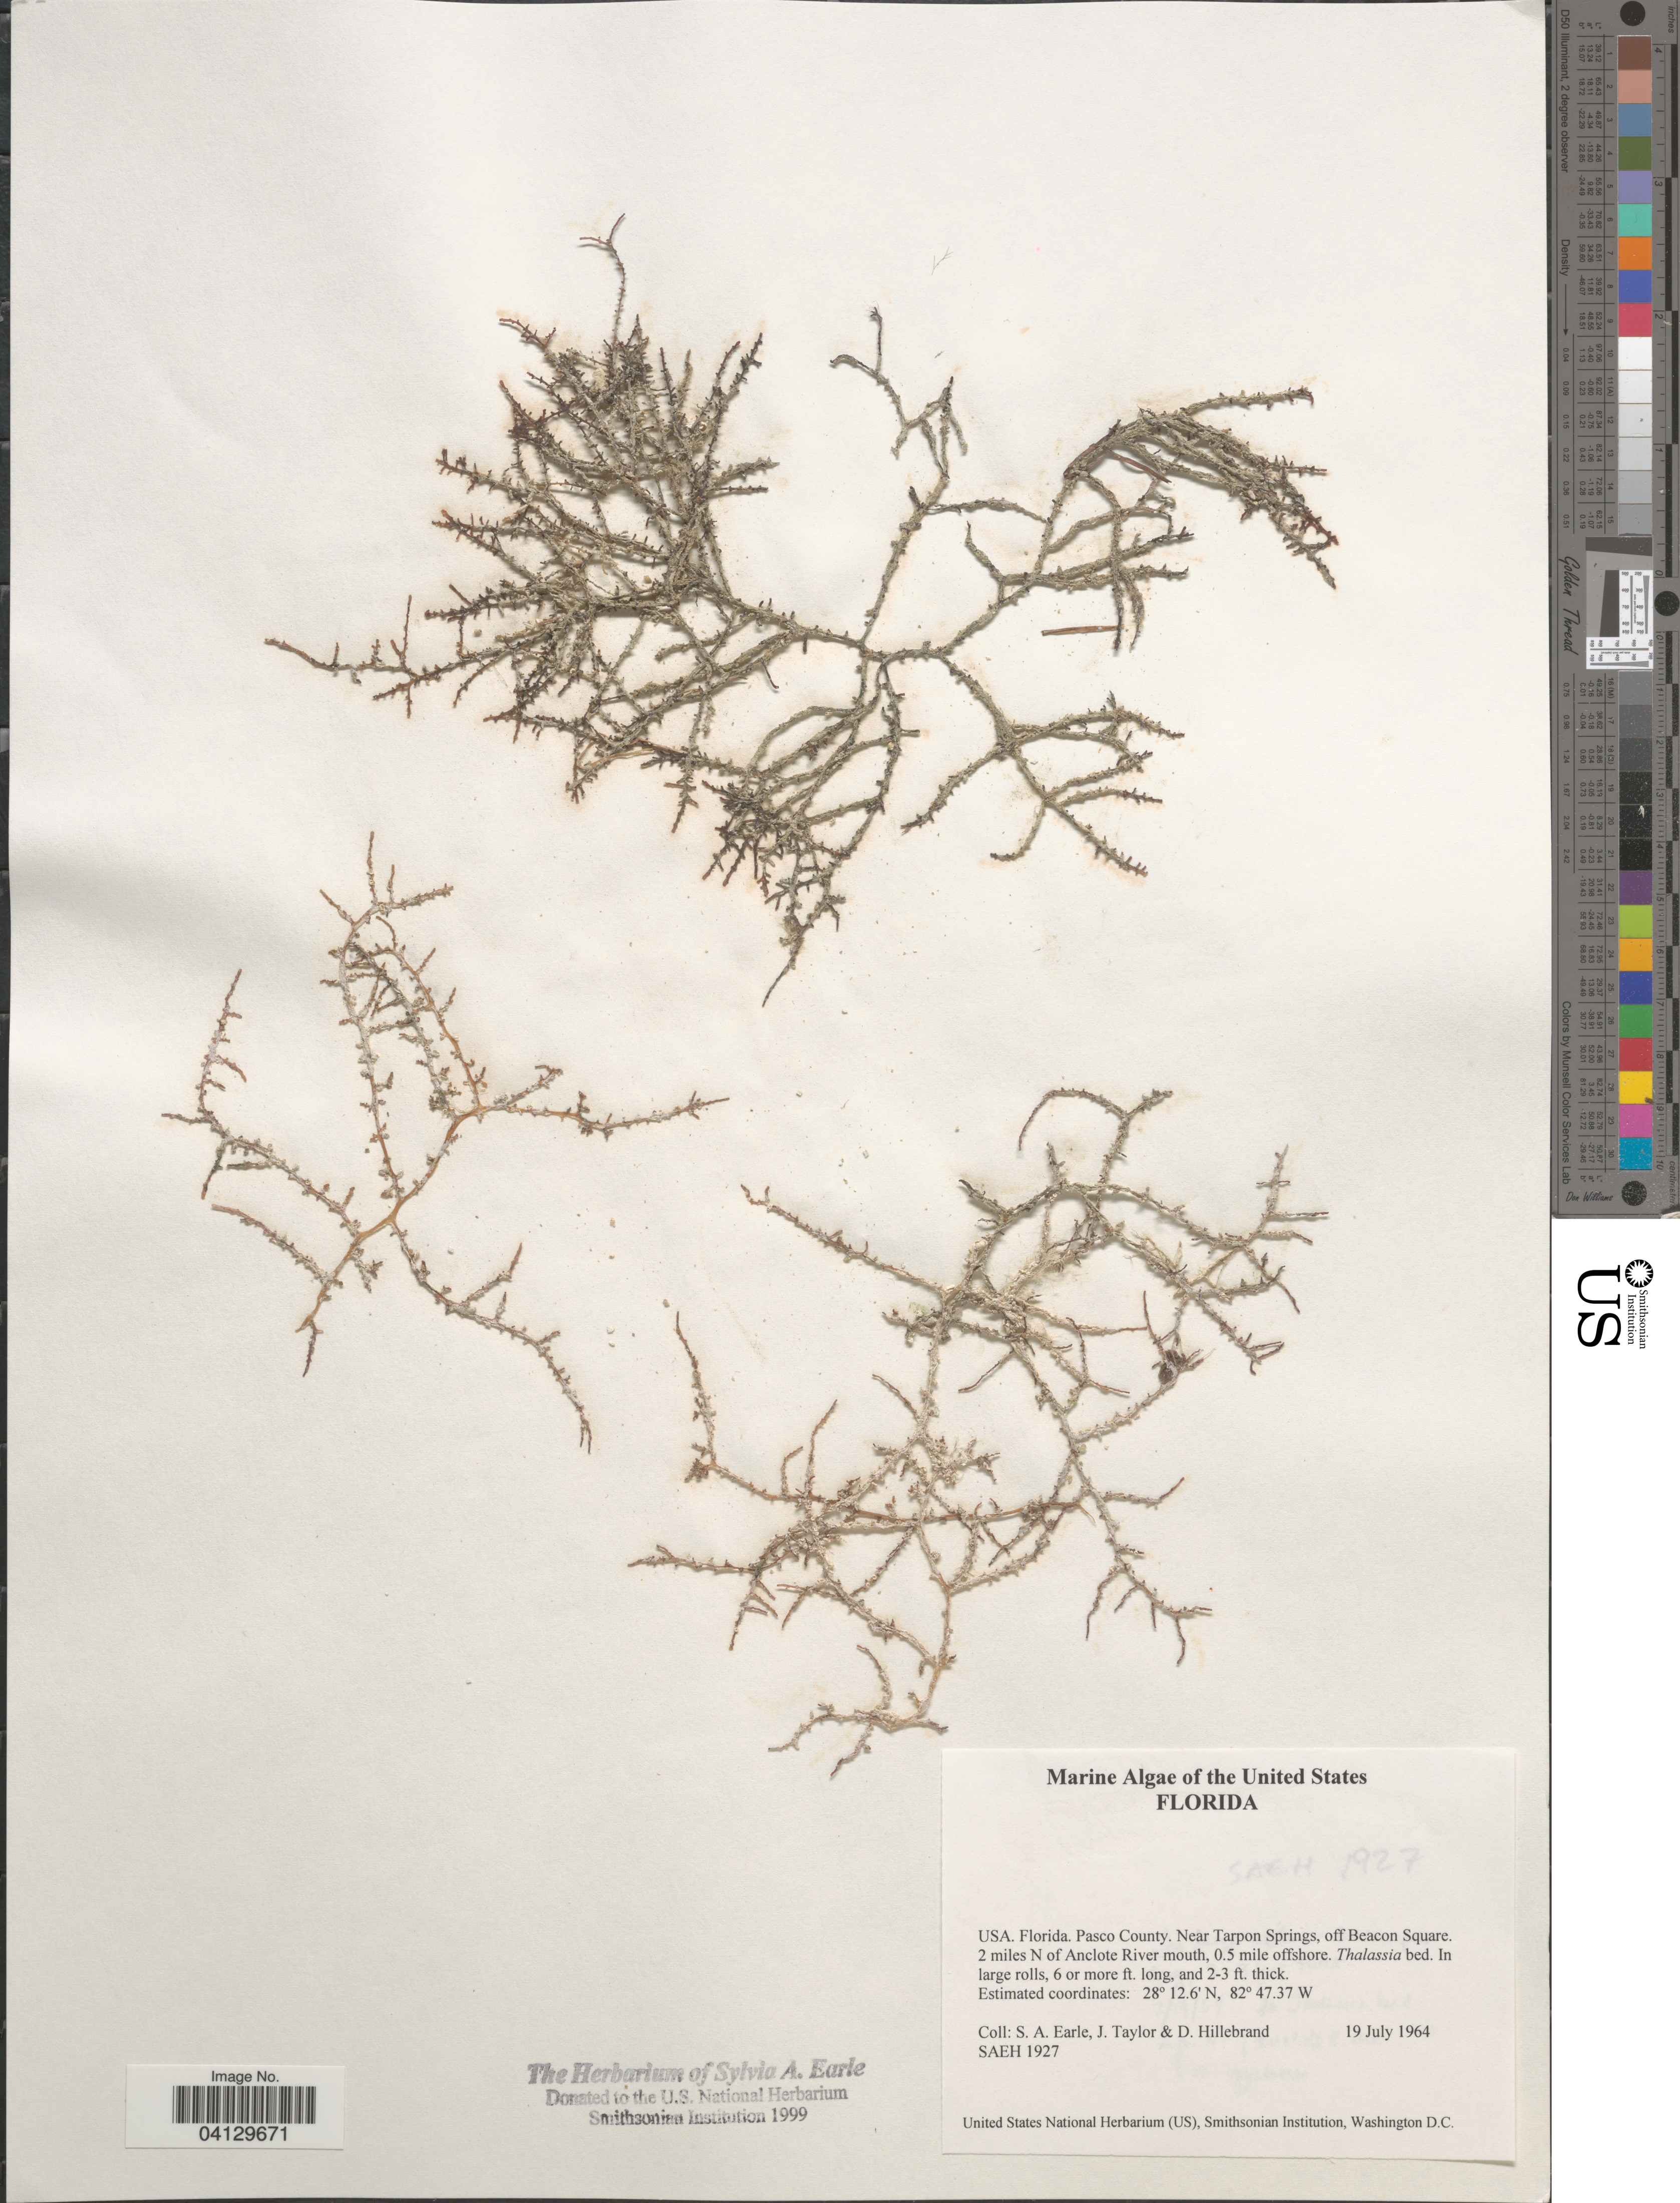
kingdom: Plantae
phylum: Rhodophyta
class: Florideophyceae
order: Corallinales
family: Corallinaceae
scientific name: Crustose Coralline Algae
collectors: S. A. Earle, J. Taylor & D. Hillebrand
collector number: SAEH1927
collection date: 1964-07-19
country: United States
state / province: Florida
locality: Pasco County. Near Tarpon Springs, off Beacon Square. 2 miles N of Anclote River mouth, 0.5 miles offshore.